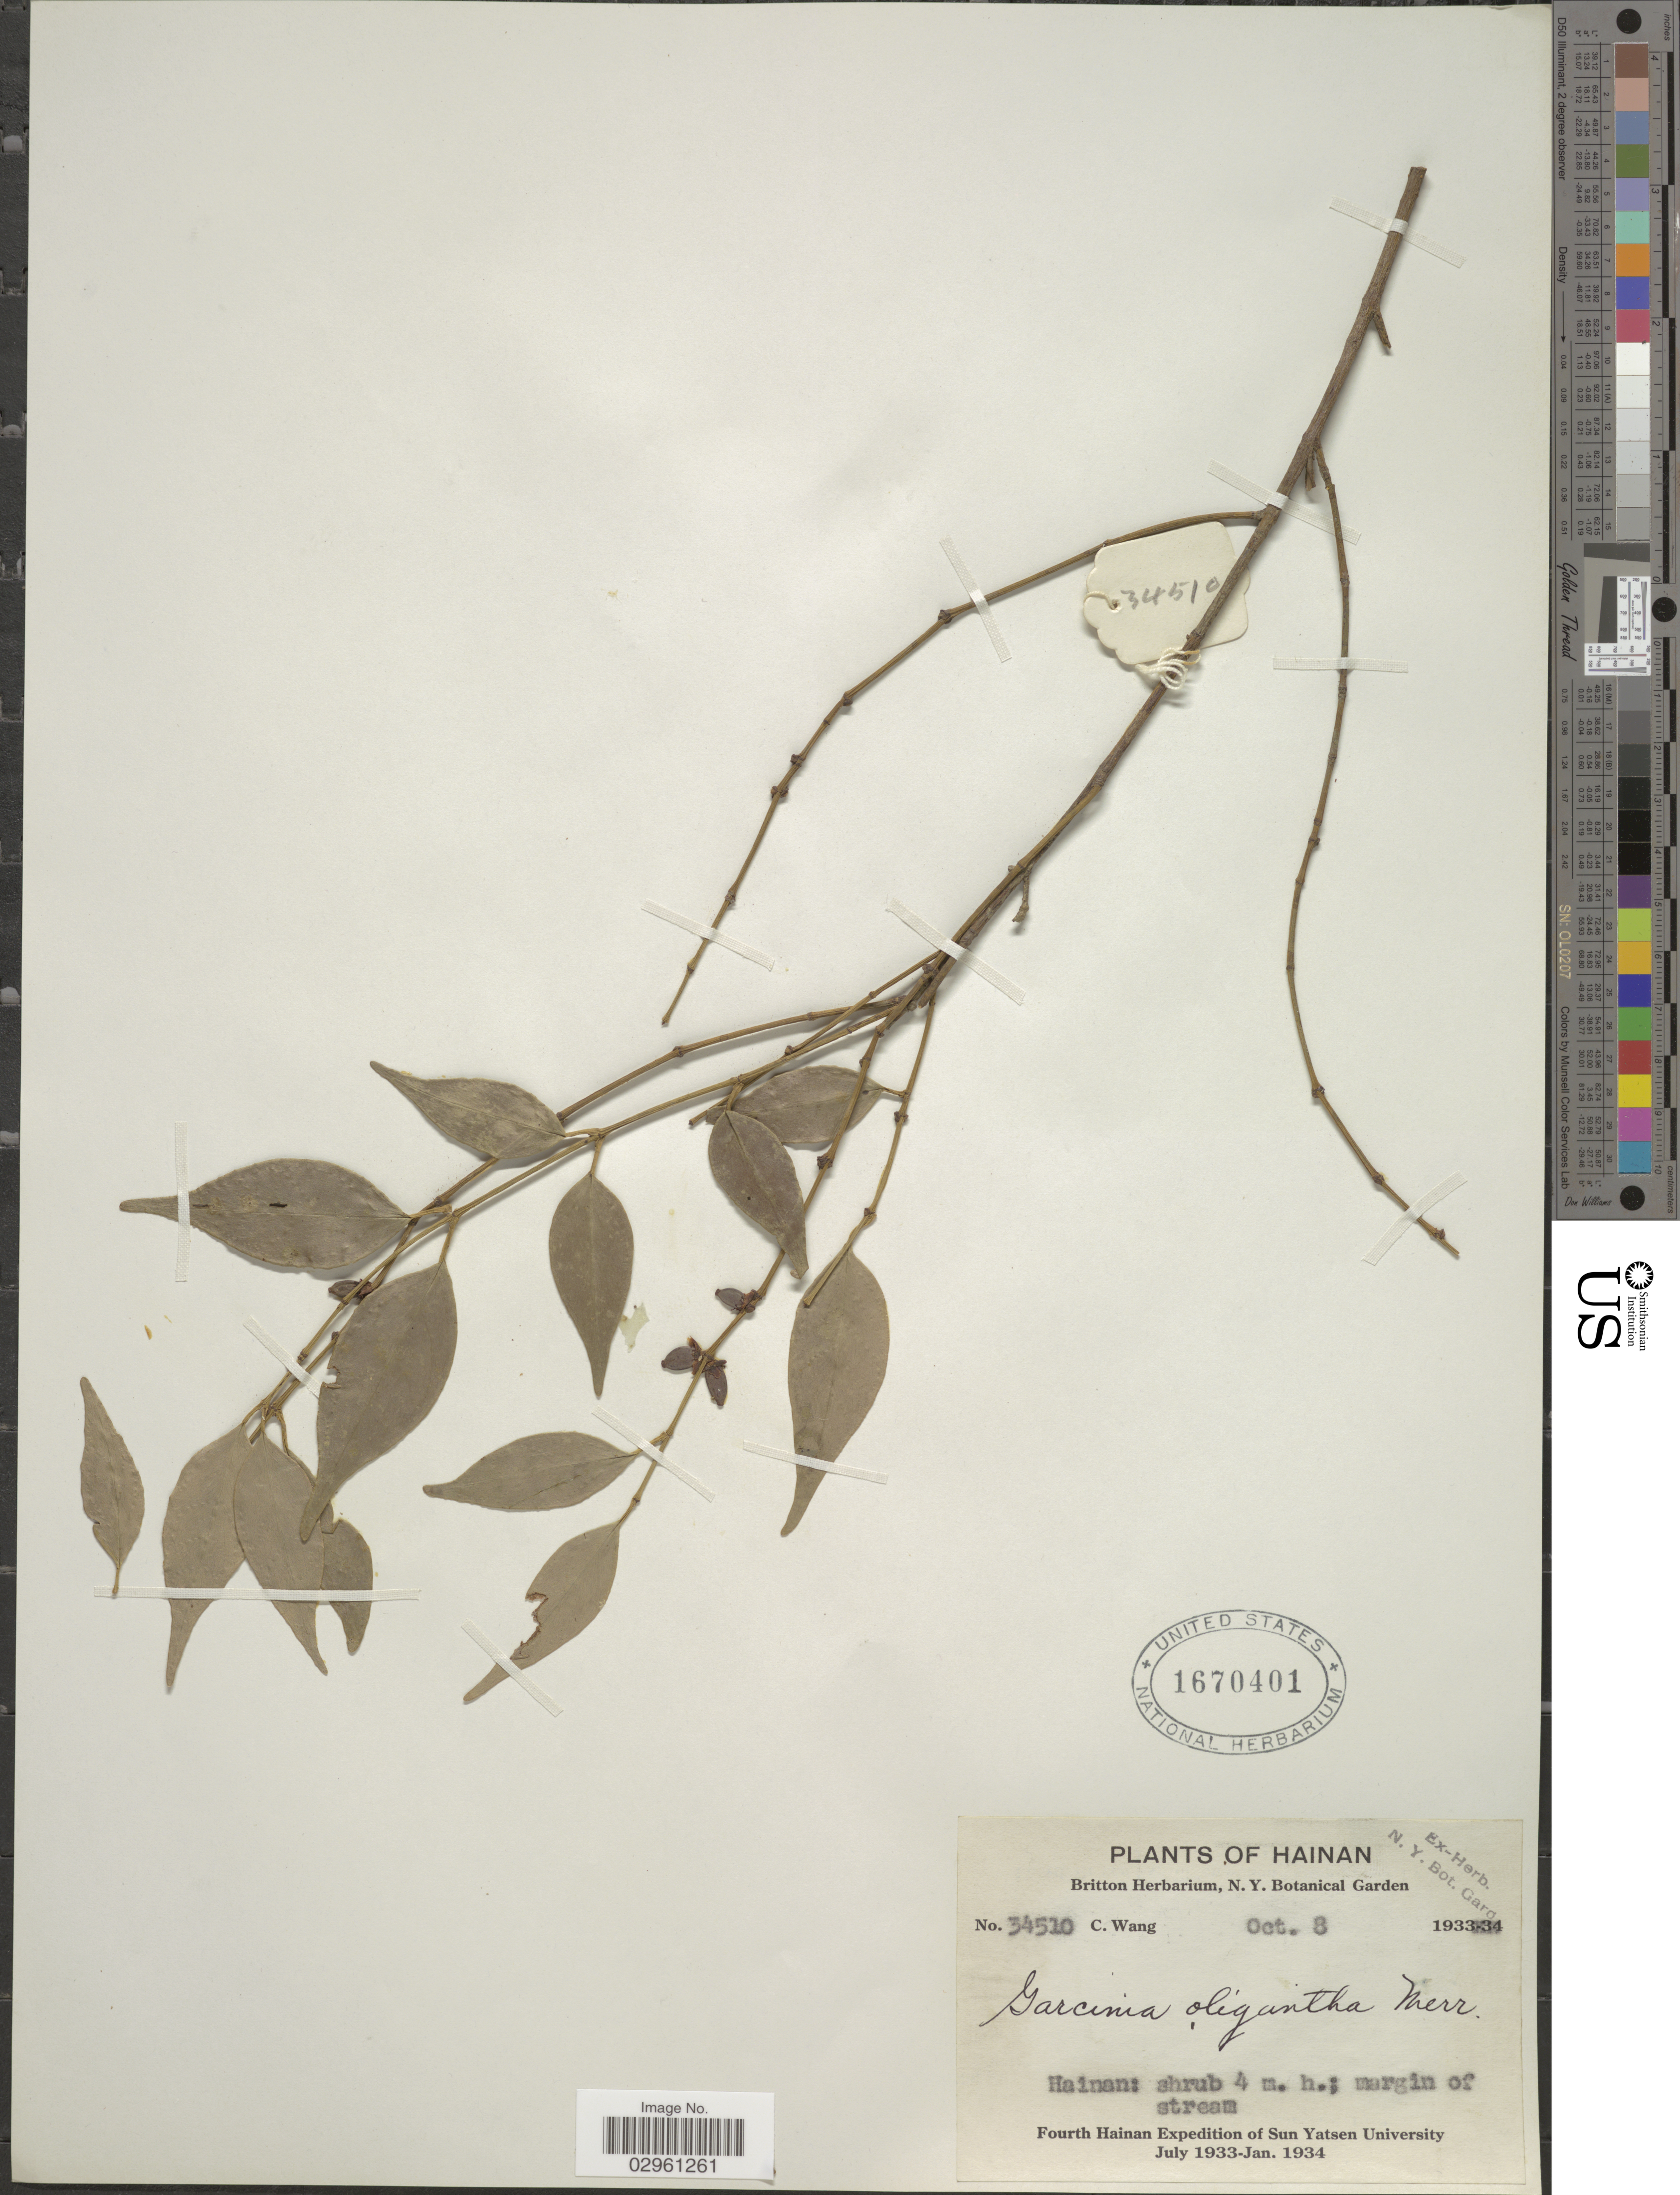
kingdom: Plantae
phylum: Tracheophyta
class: Magnoliopsida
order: Malpighiales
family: Clusiaceae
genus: Garcinia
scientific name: Garcinia oligantha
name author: Merr.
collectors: C. Wang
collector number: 34510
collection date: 1933-10-08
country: China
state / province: Hainan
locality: Hainan; margin of stream.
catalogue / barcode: US 1670401